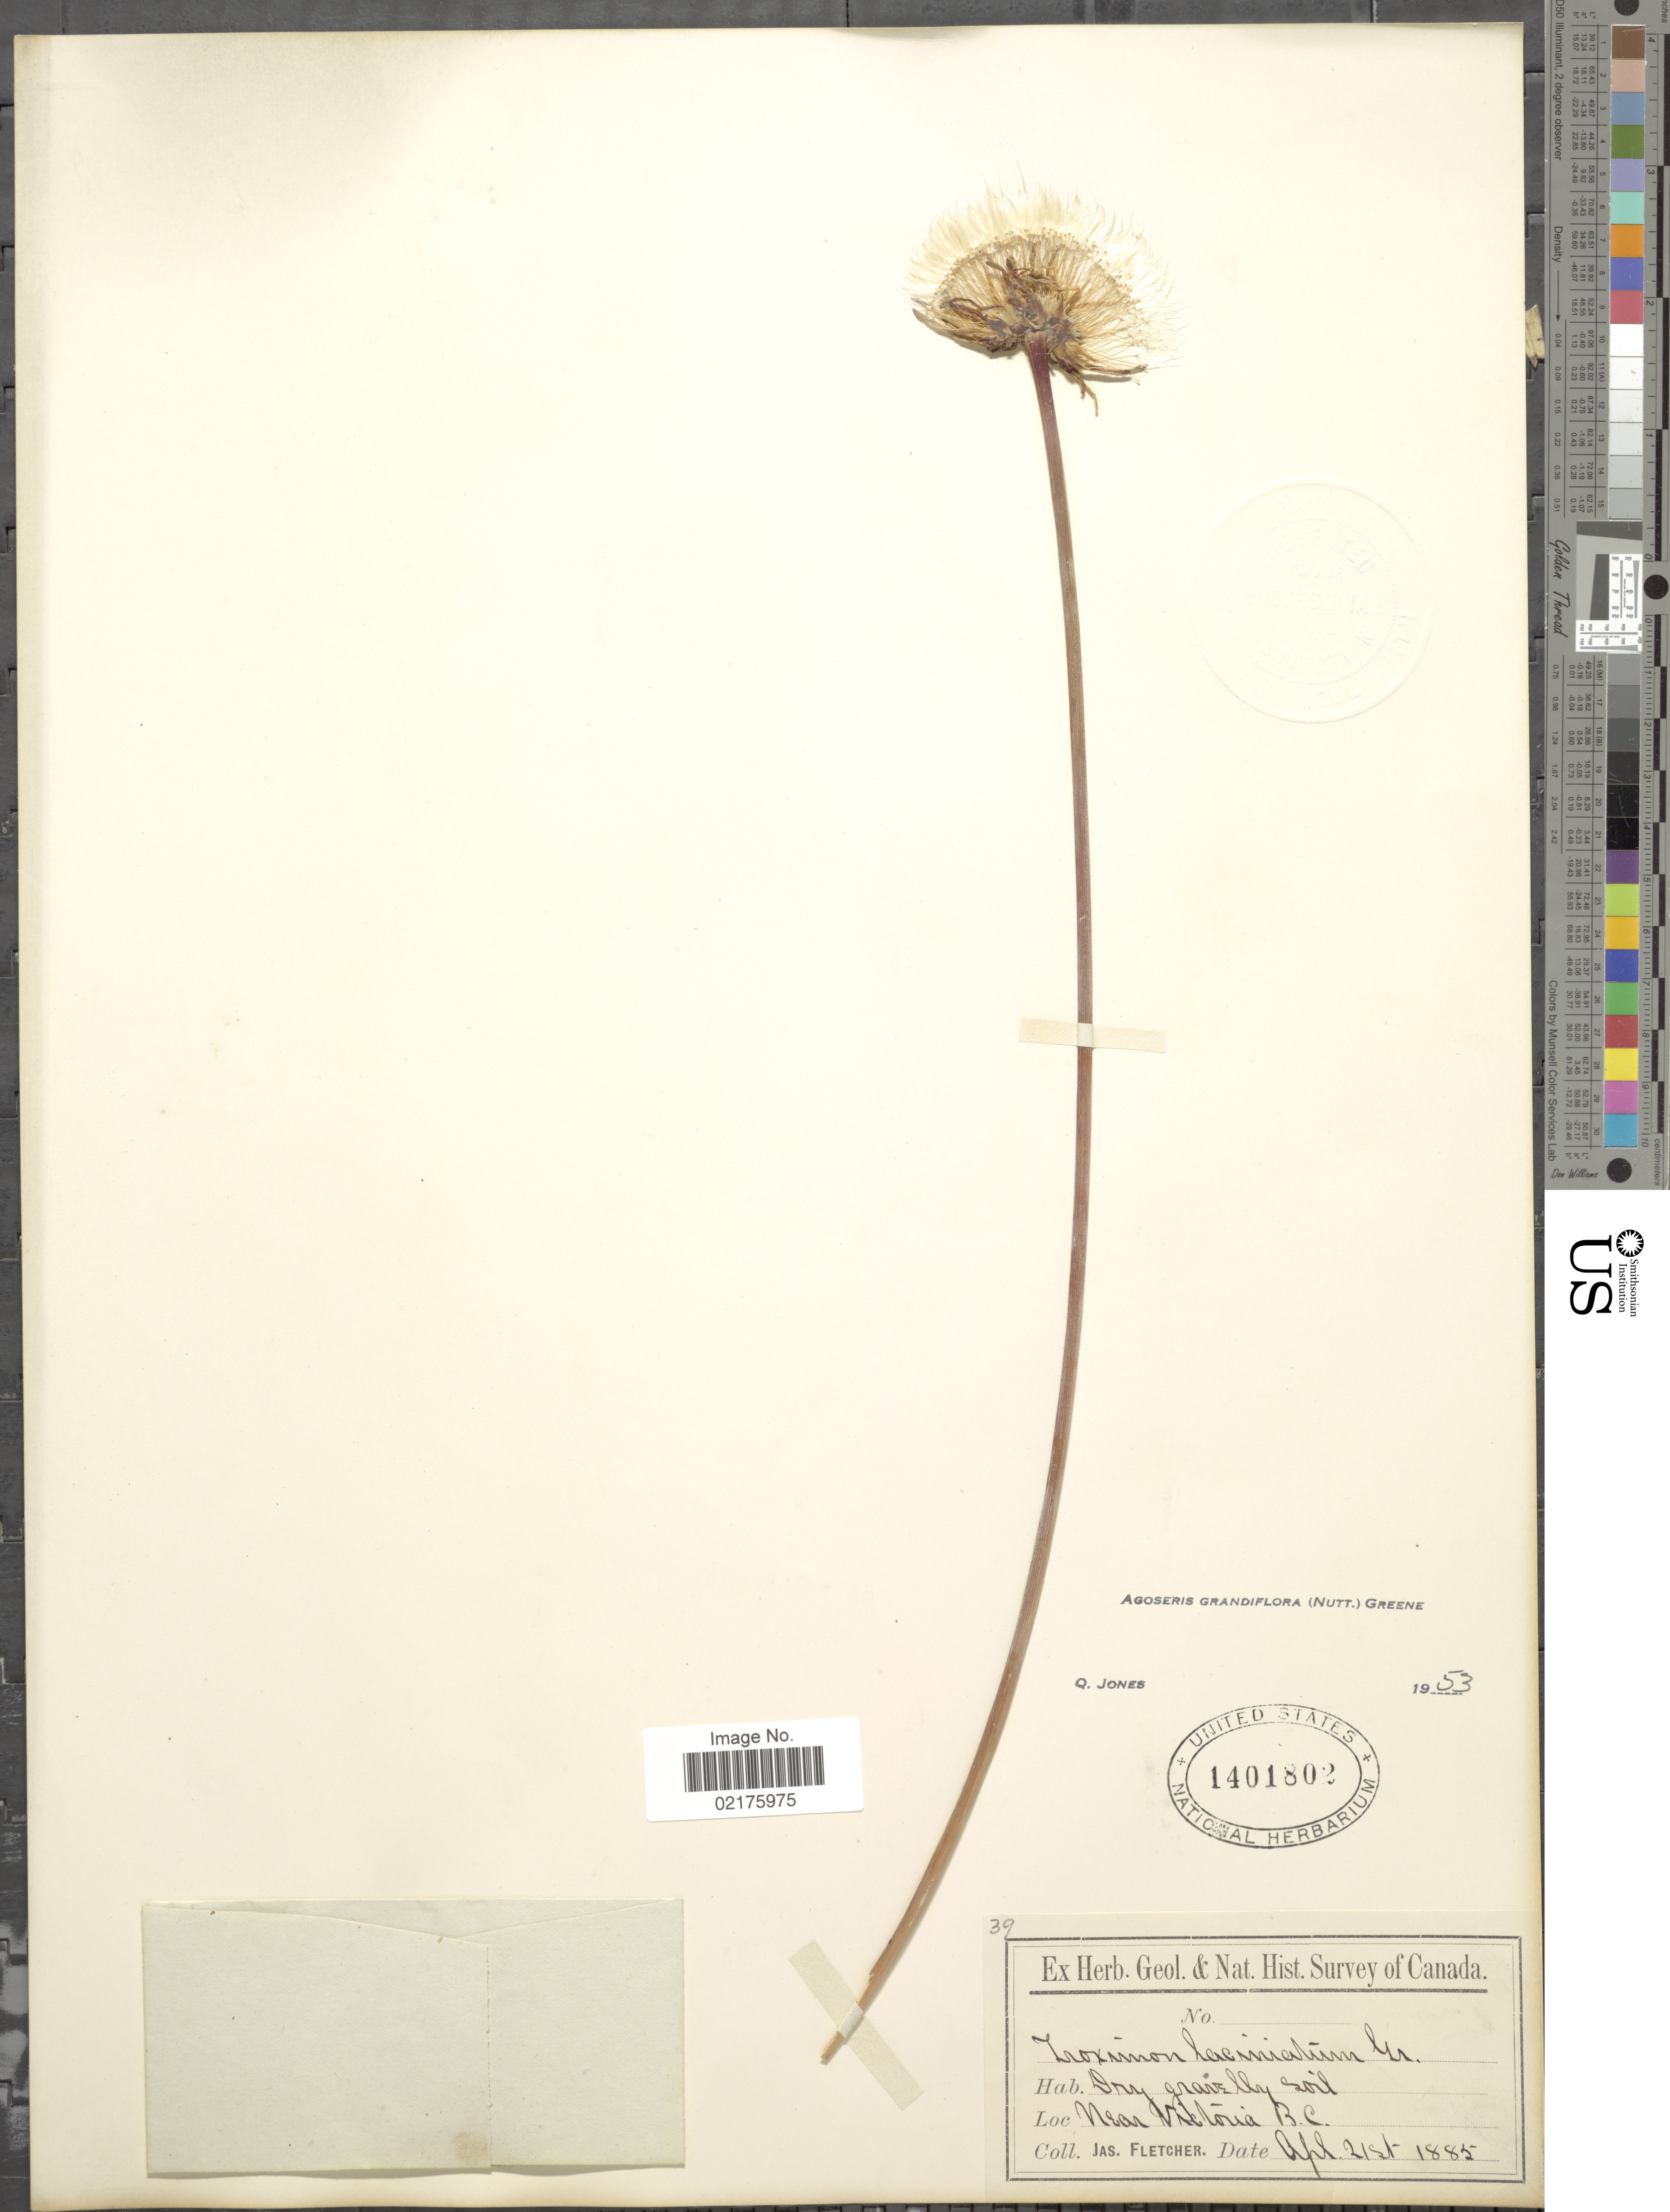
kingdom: Plantae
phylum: Tracheophyta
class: Magnoliopsida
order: Asterales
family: Asteraceae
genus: Agoseris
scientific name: Agoseris grandiflora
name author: (Nutt.) Greene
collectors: J. Fletcher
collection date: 1885-04-21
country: Canada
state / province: British Columbia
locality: Near Victoria B.C.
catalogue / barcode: US 1401802